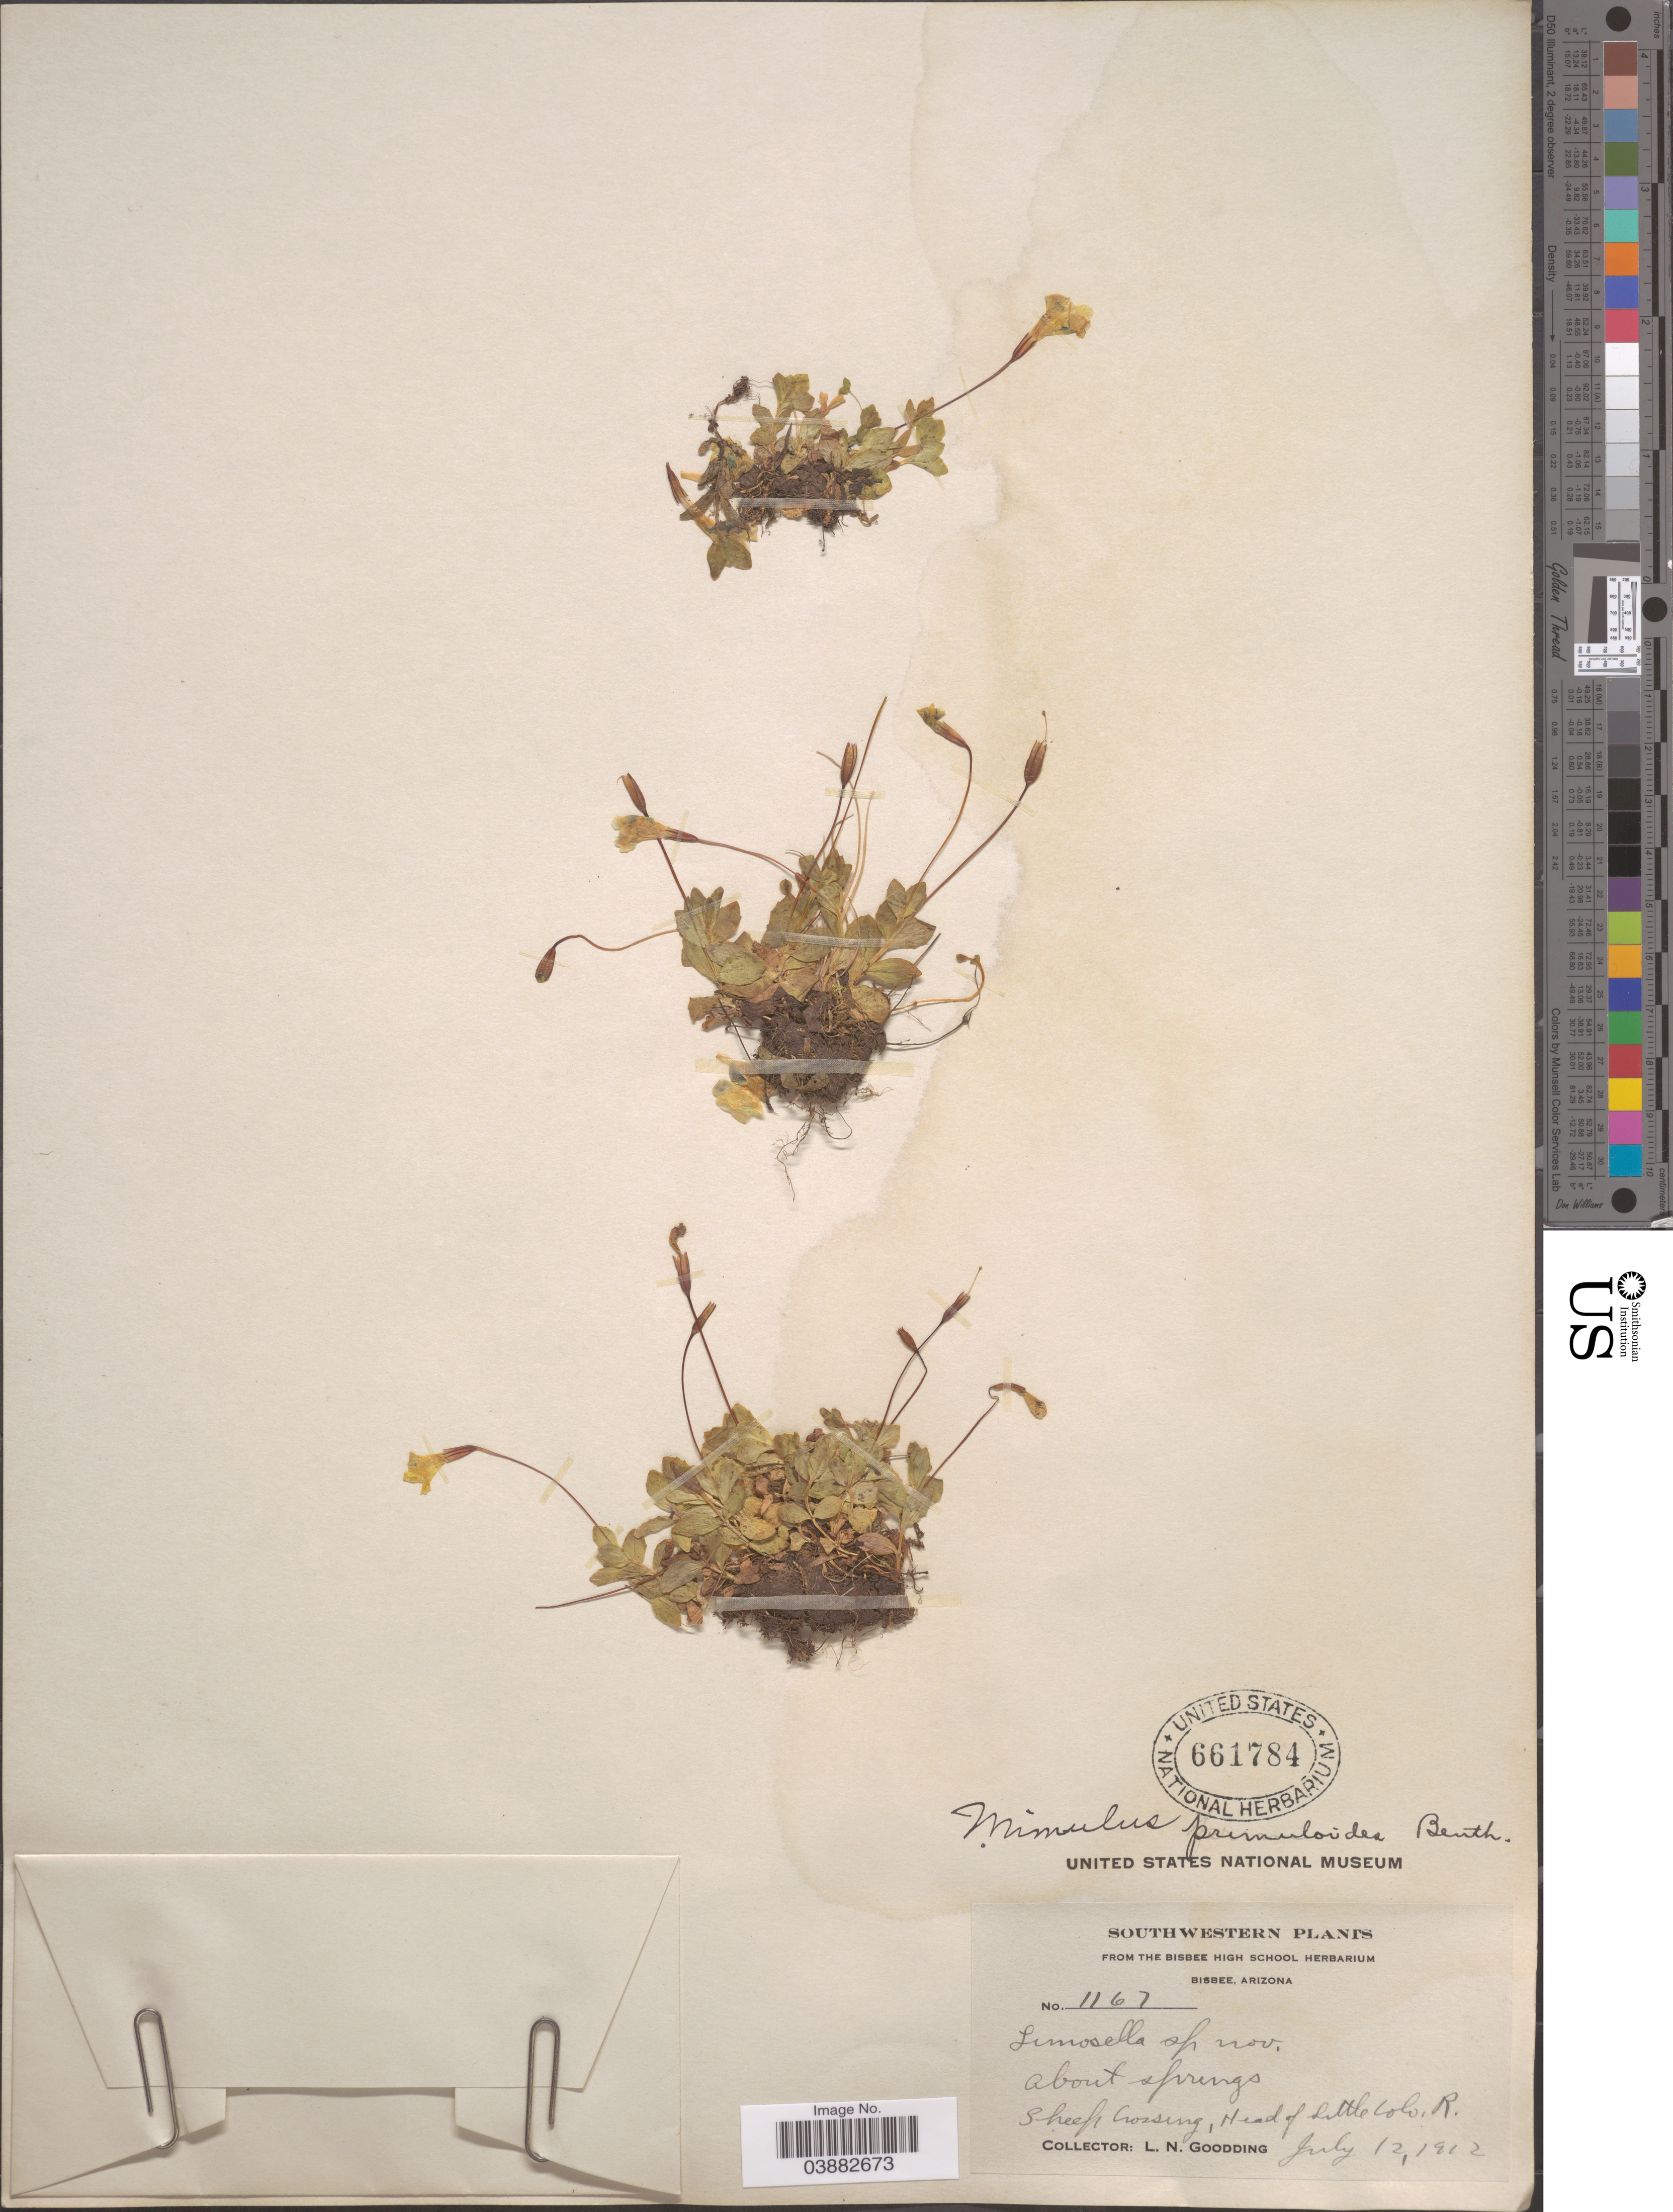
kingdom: Plantae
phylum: Tracheophyta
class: Magnoliopsida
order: Lamiales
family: Phrymaceae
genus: Mimulus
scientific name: Mimulus primuloides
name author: Benth.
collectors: L. N. Goodding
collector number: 1167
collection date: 1912-07-12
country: United States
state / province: Arizona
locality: Southwestern. About springs. Sheep Crossing, Head of Little Colo. R.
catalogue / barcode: US 661784